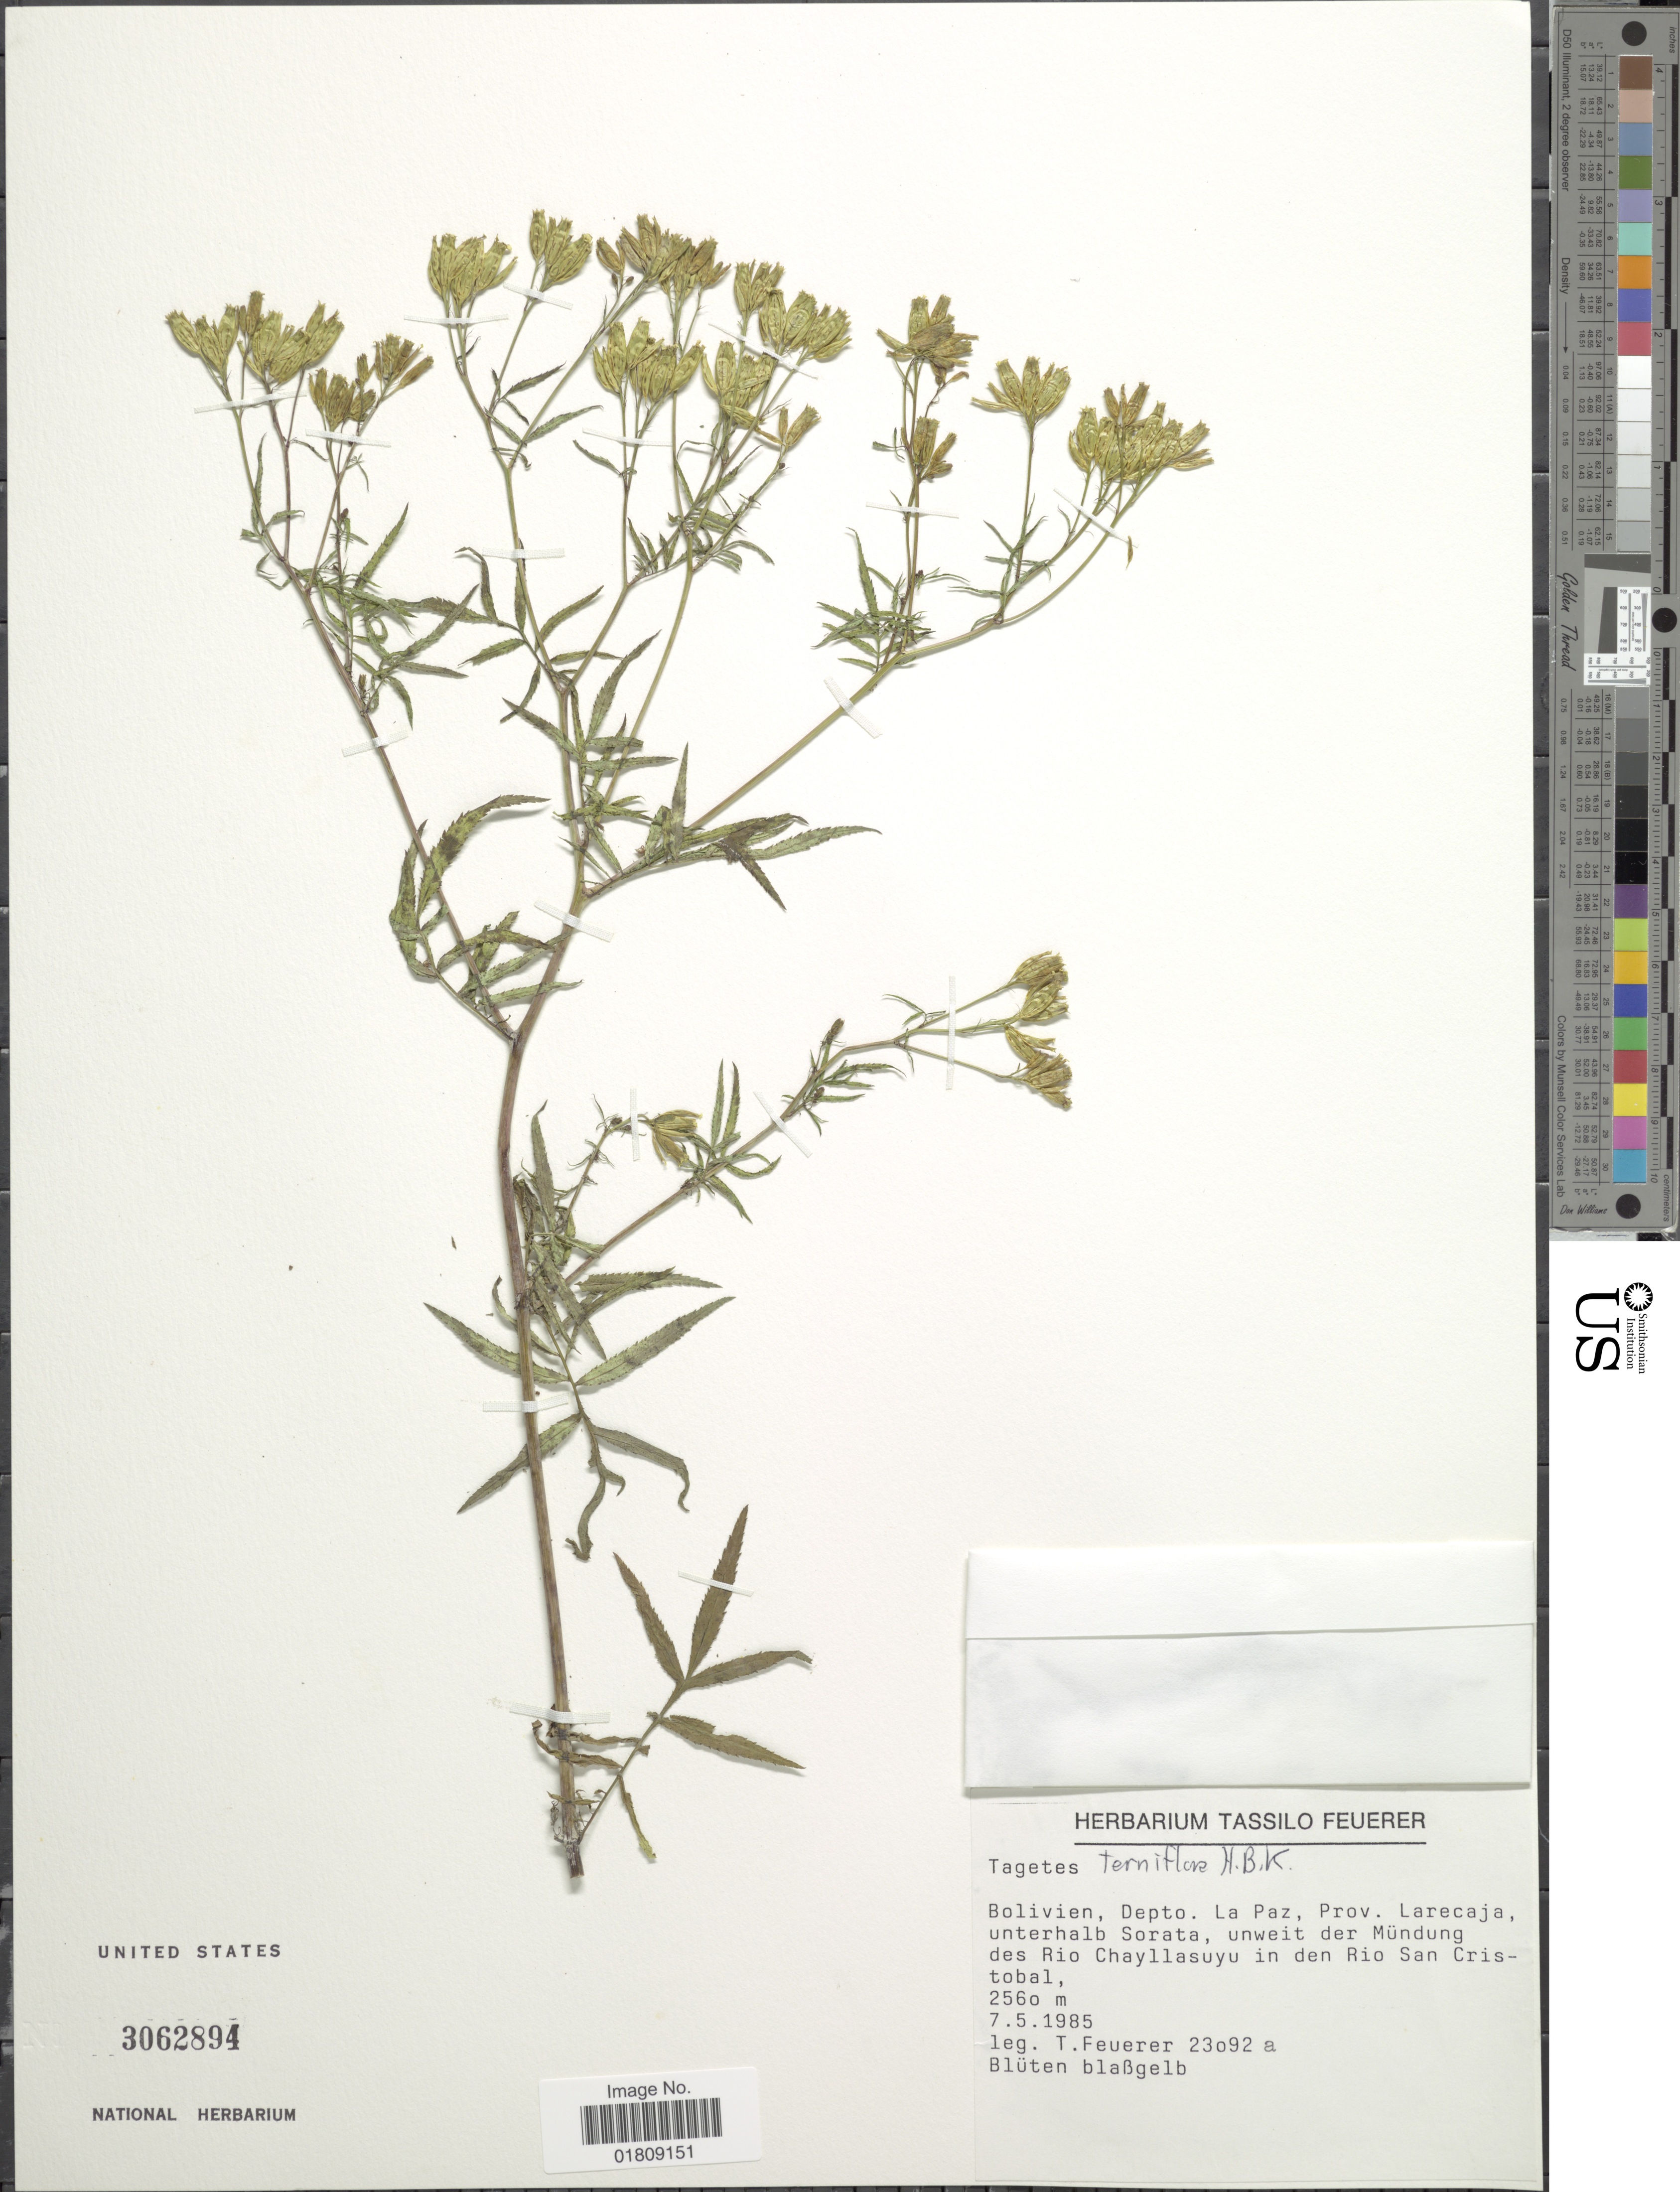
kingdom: Plantae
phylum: Tracheophyta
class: Magnoliopsida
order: Asterales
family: Asteraceae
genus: Tagetes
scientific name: Tagetes terniflora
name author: Kunth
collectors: T. Feuerer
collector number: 23092a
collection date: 1985-05-07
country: Bolivia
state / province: La Paz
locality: Prov. Larecaja, unterhalb Sorata, unweit der Mundung des Rio Chayllasuyu in den Rio San Cristobal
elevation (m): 2560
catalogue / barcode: US 3062894